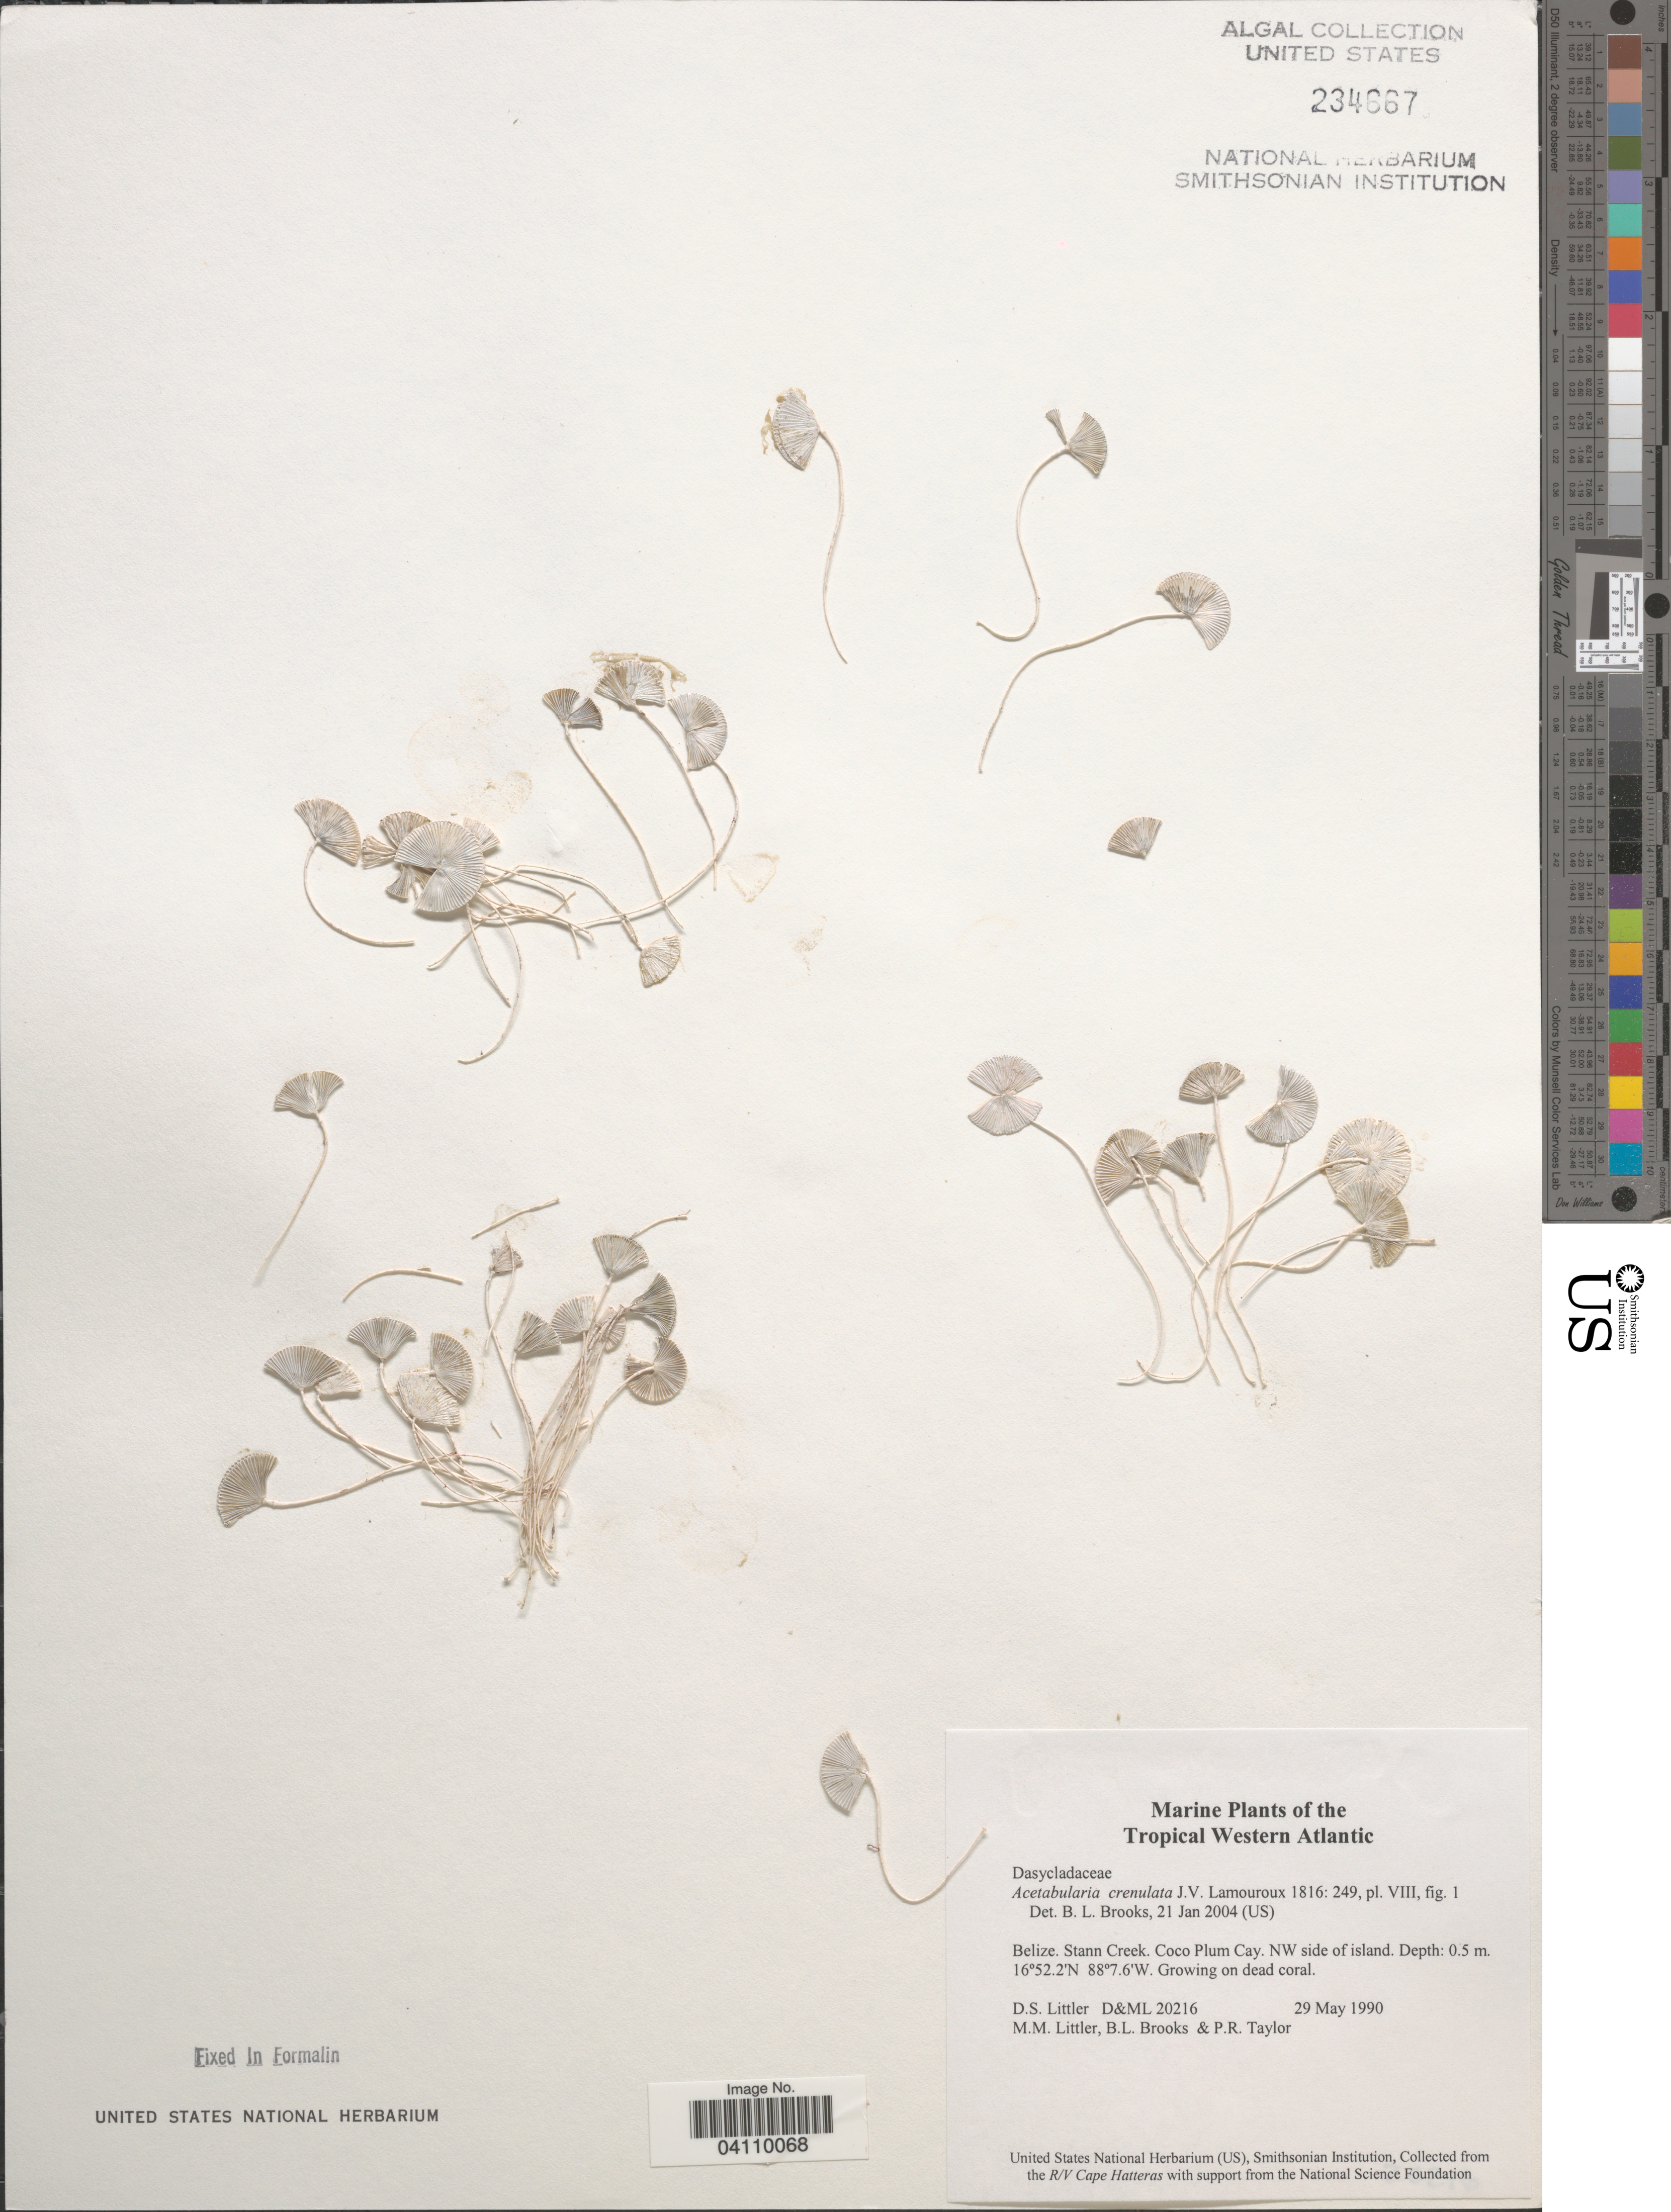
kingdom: Plantae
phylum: Chlorophyta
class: Ulvophyceae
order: Dasycladales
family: Polyphysaceae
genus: Acetabularia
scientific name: Acetabularia acetabulum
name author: J.V.Lamouroux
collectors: D. S. Littler, B. Brooks & P. R. Taylor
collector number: D&ML 20216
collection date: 1990-05-29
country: Belize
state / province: Stann Creek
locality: Tropical Western Atlantic. Coco Plum Cay. NW side of island.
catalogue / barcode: US 234667